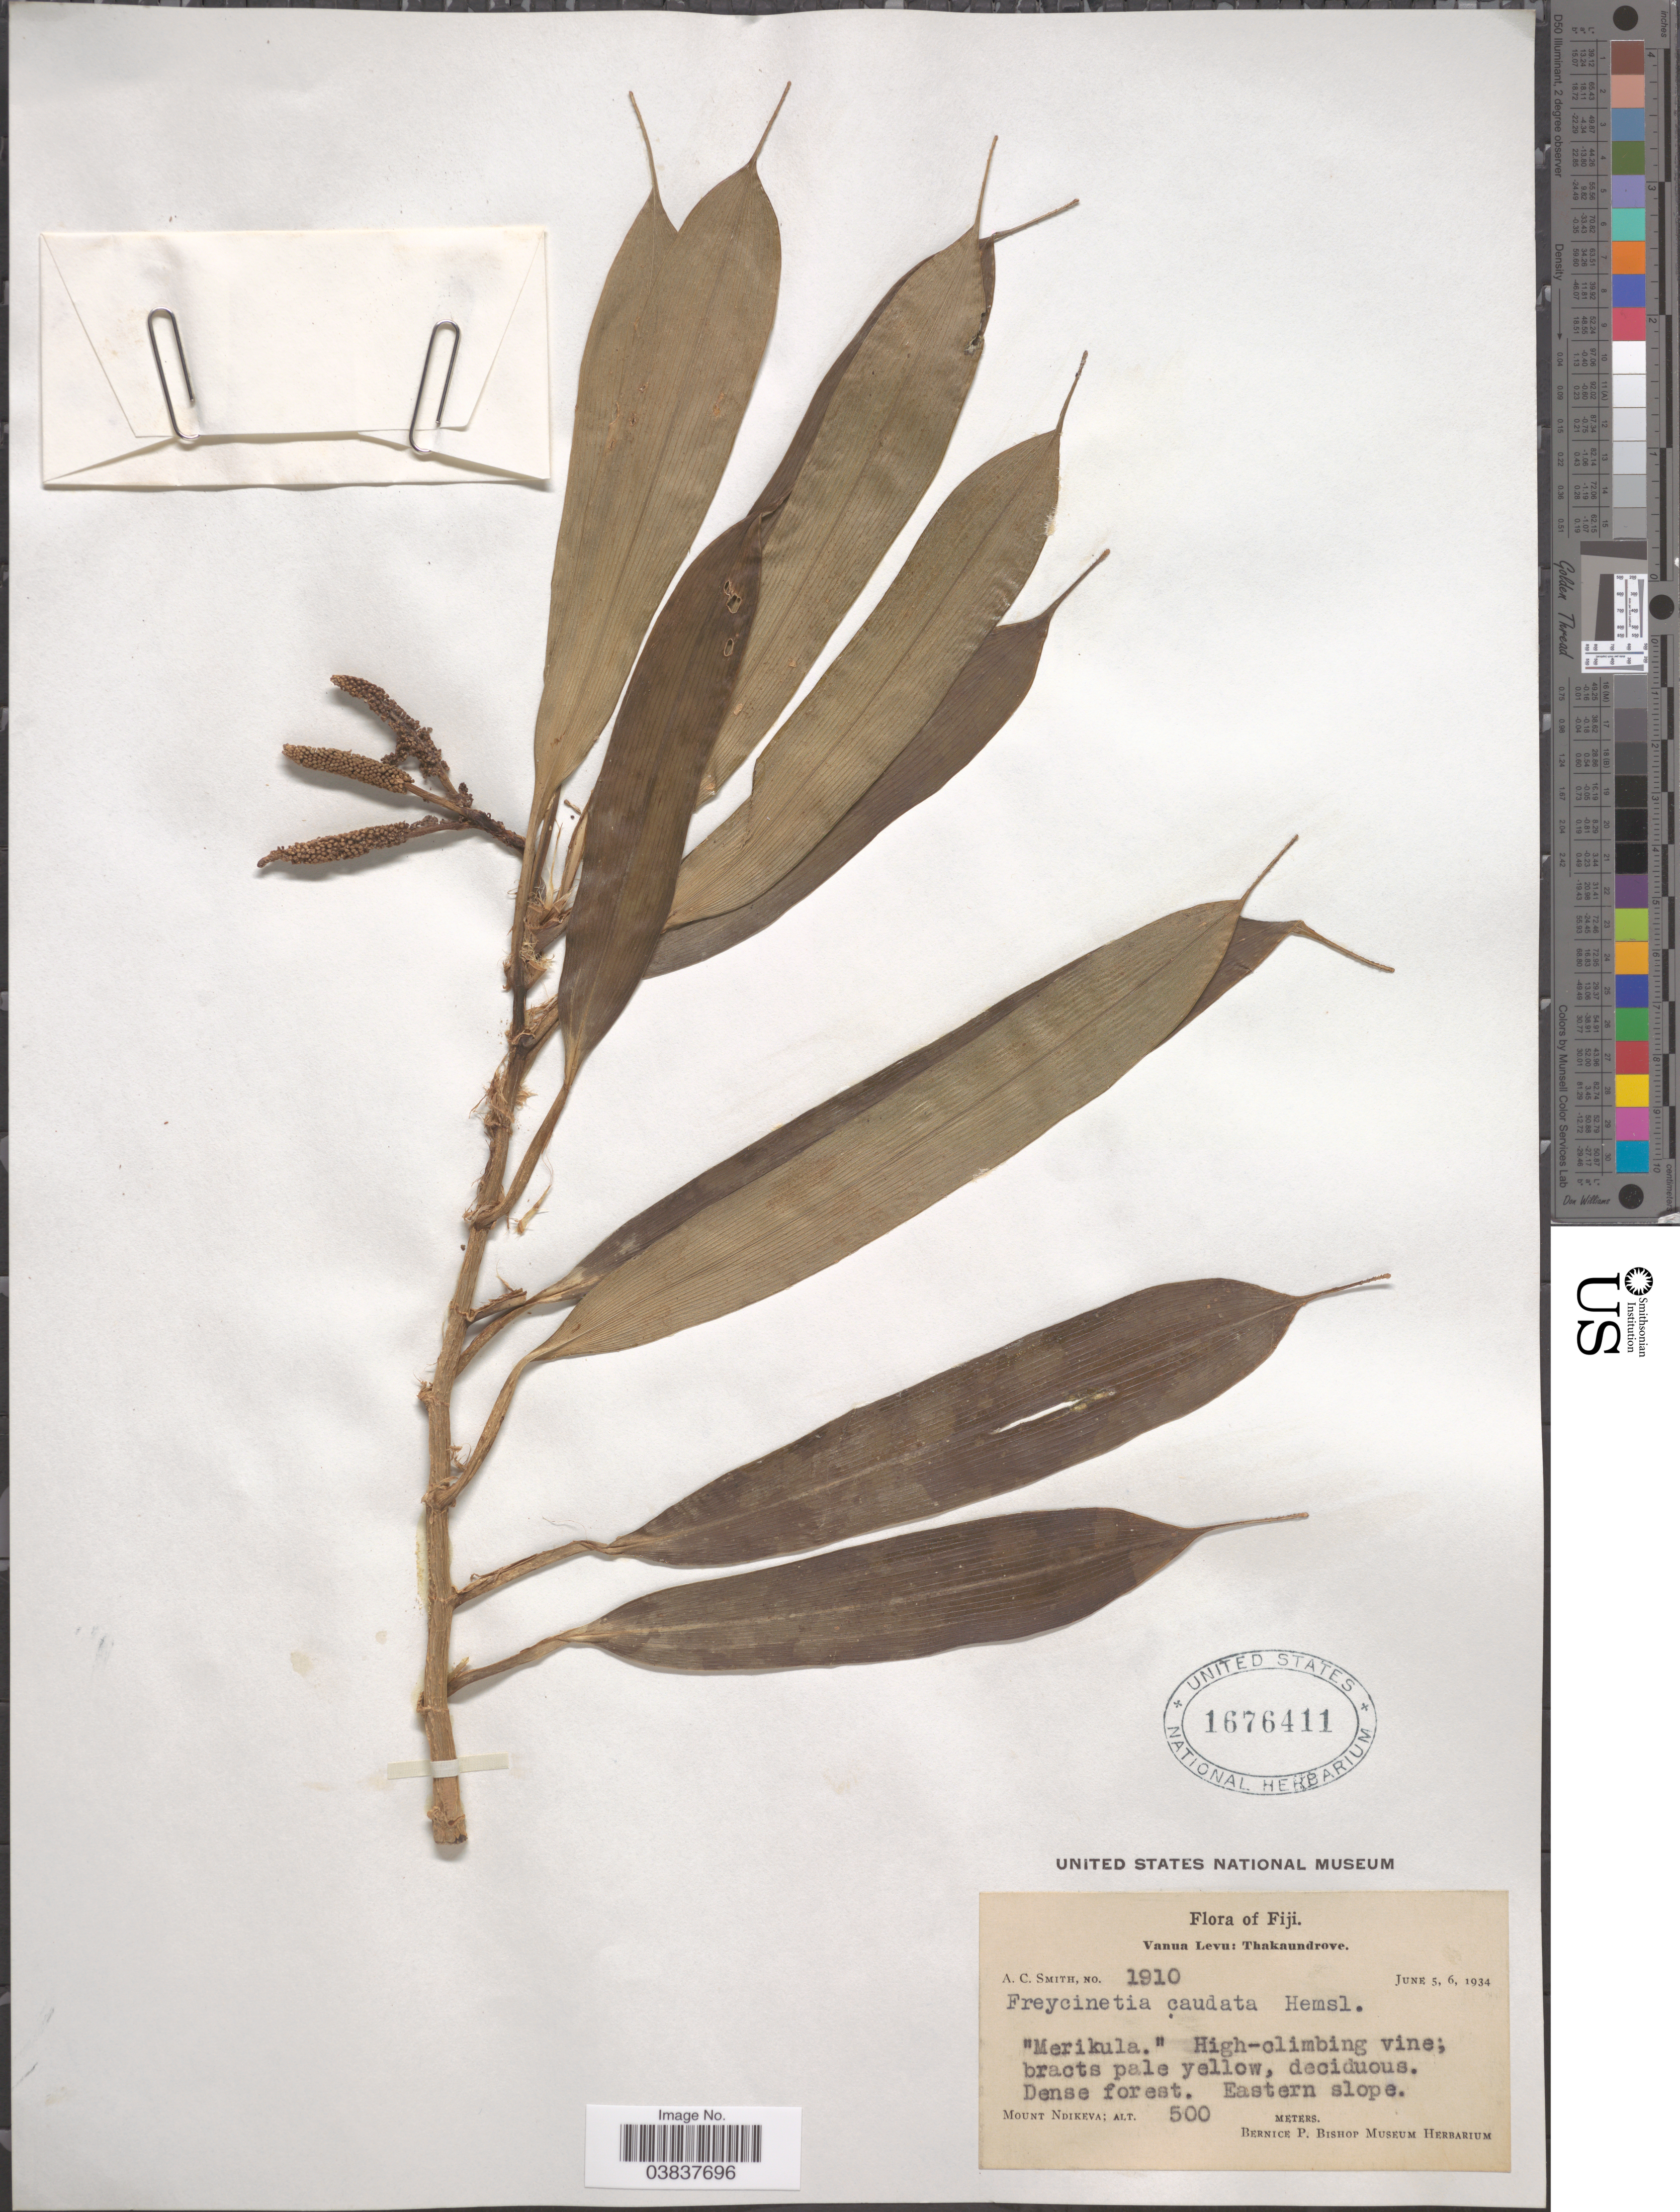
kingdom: Plantae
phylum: Tracheophyta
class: Liliopsida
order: Pandanales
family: Pandanaceae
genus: Freycinetia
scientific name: Freycinetia caudata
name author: Hemsl.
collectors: A. C. Smith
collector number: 1910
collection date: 1934-06-05/1934-06-06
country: Fiji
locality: Vanua Levu: Thakaundrove. Eastern slope. Mount Ndikeva.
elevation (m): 500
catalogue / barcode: US 1676411